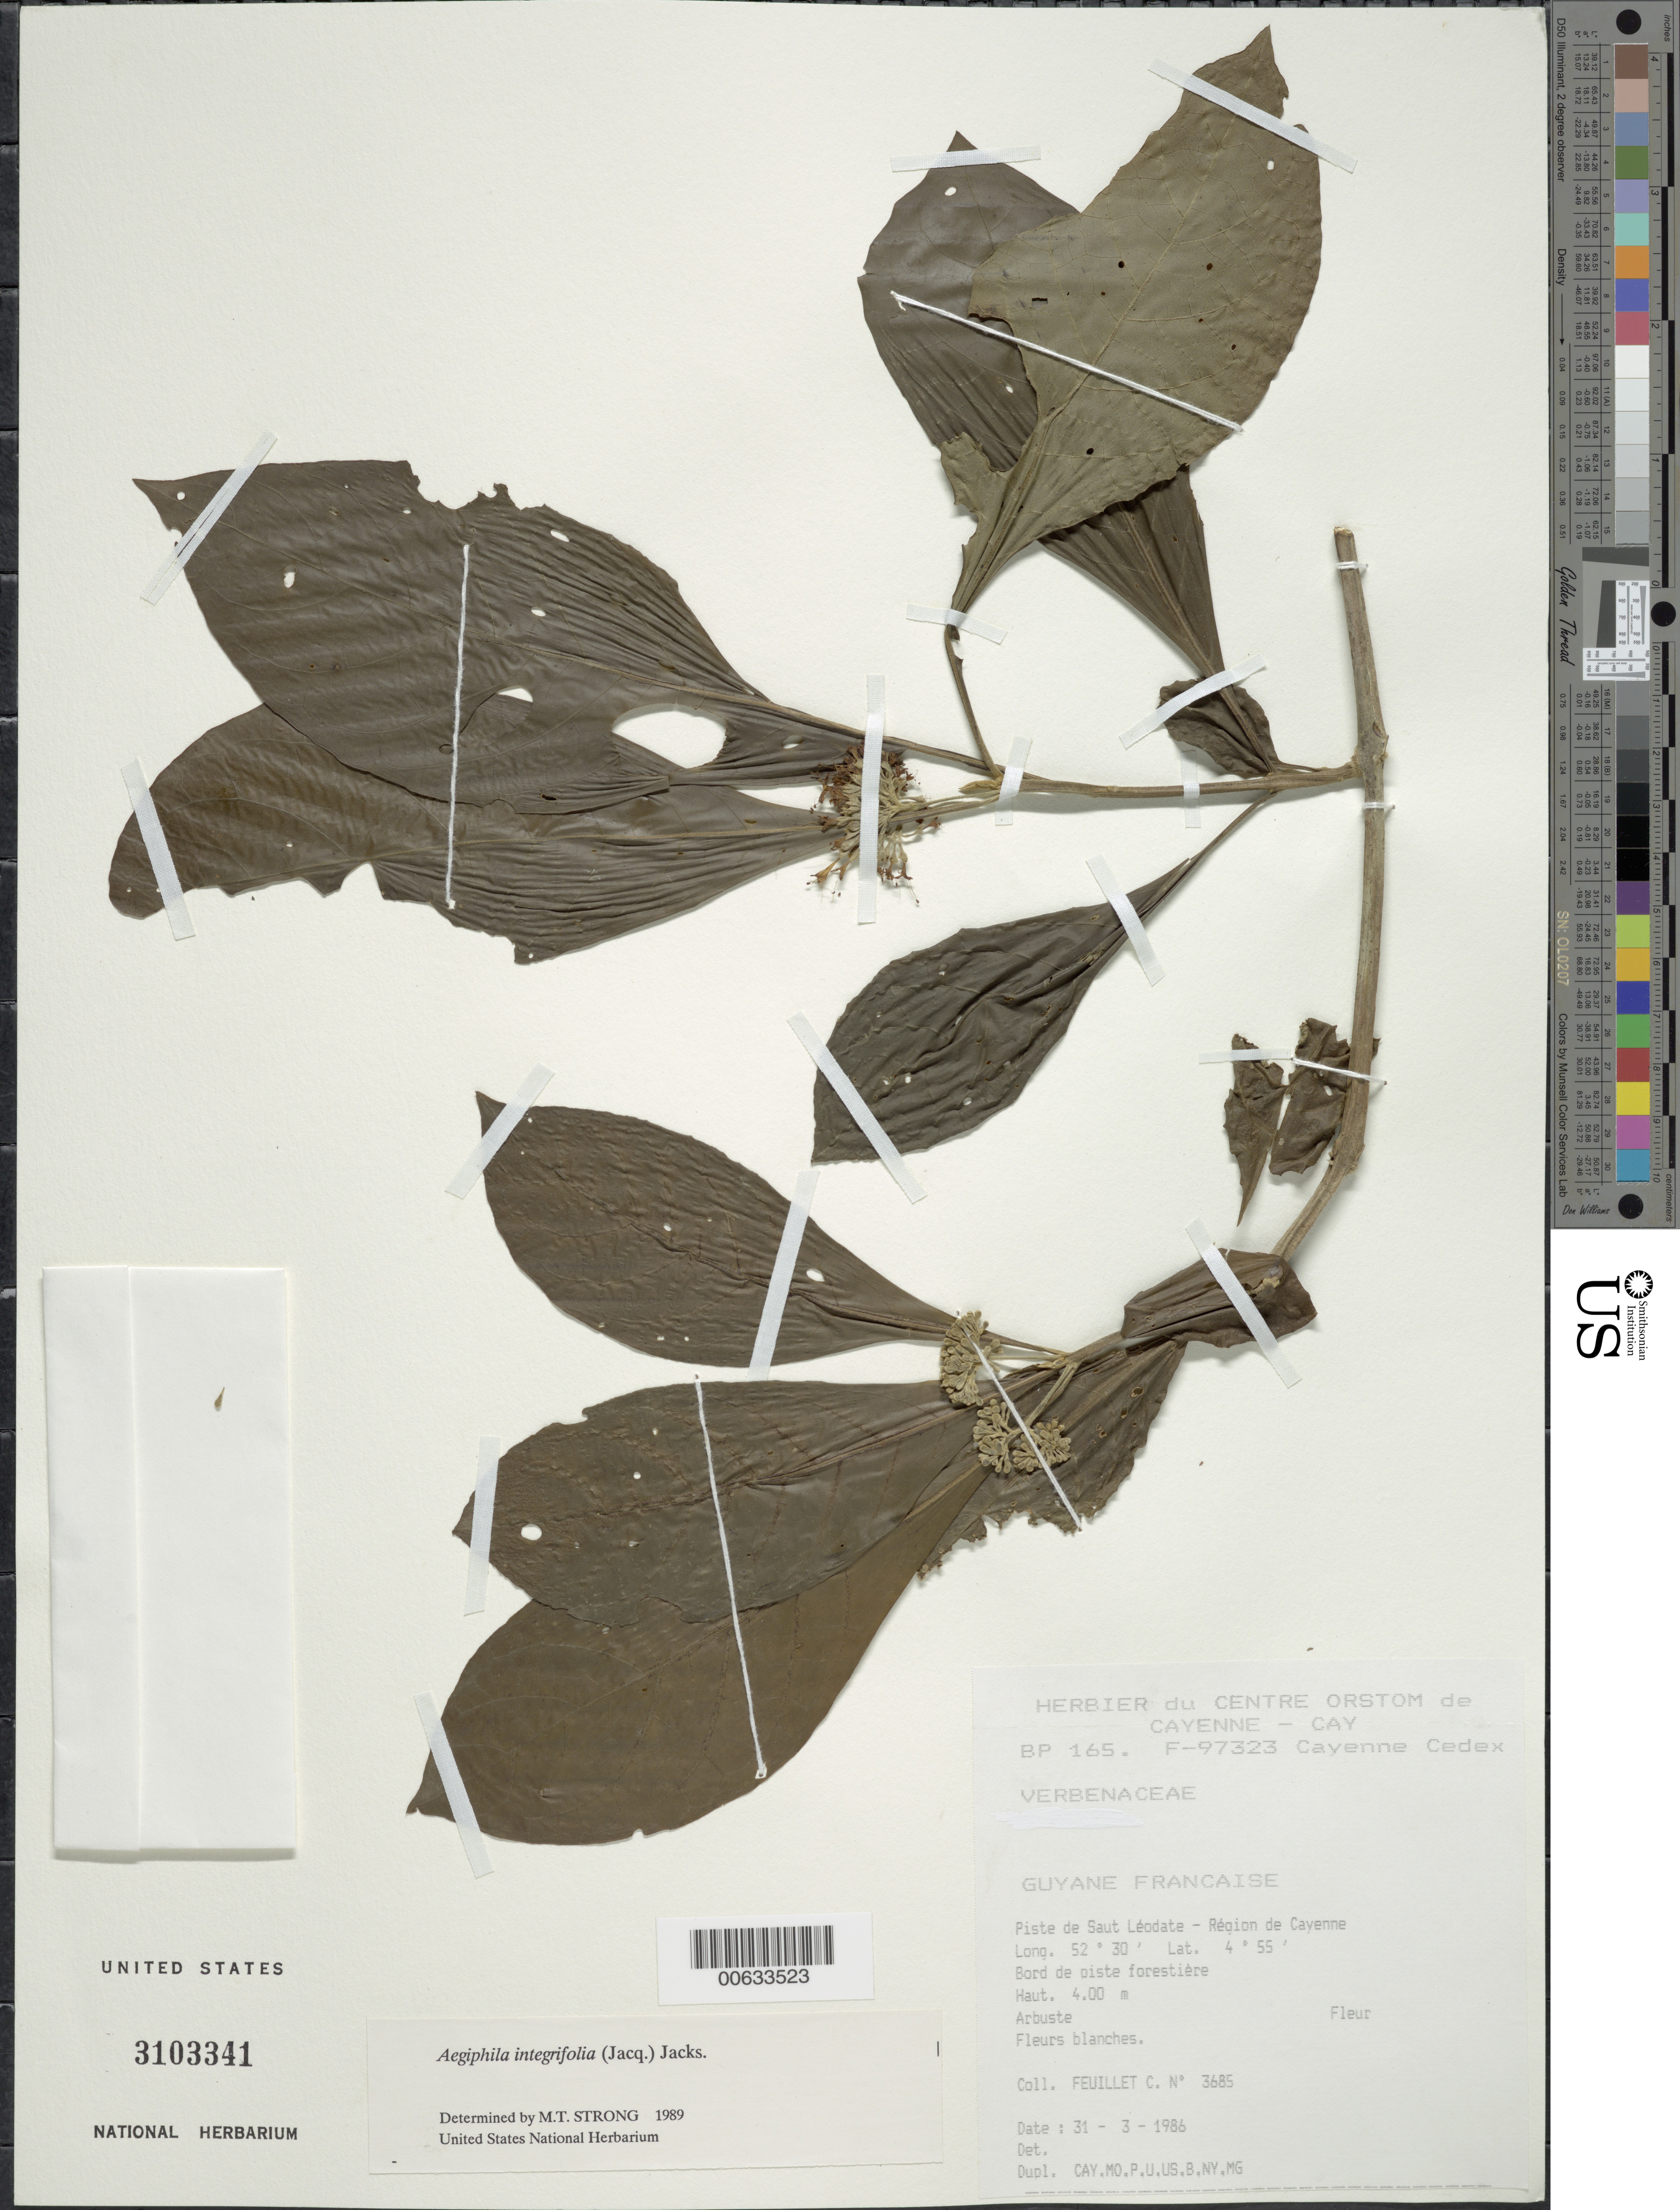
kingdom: Plantae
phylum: Tracheophyta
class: Magnoliopsida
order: Lamiales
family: Lamiaceae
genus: Aegiphila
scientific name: Aegiphila integrifolia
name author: (Jacq.) B.D. Jacks.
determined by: Strong, M. T., (US), Smithsonian Institution - National Museum of Natural History (UNITED STATES)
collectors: C. Feuillet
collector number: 3685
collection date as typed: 31-Mar-86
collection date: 1986-03-31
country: French Guiana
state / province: Cayenne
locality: Cayenne, vic., Piste Forestière de Saut Léodate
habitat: Bord de piste forestiere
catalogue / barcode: US 3103341